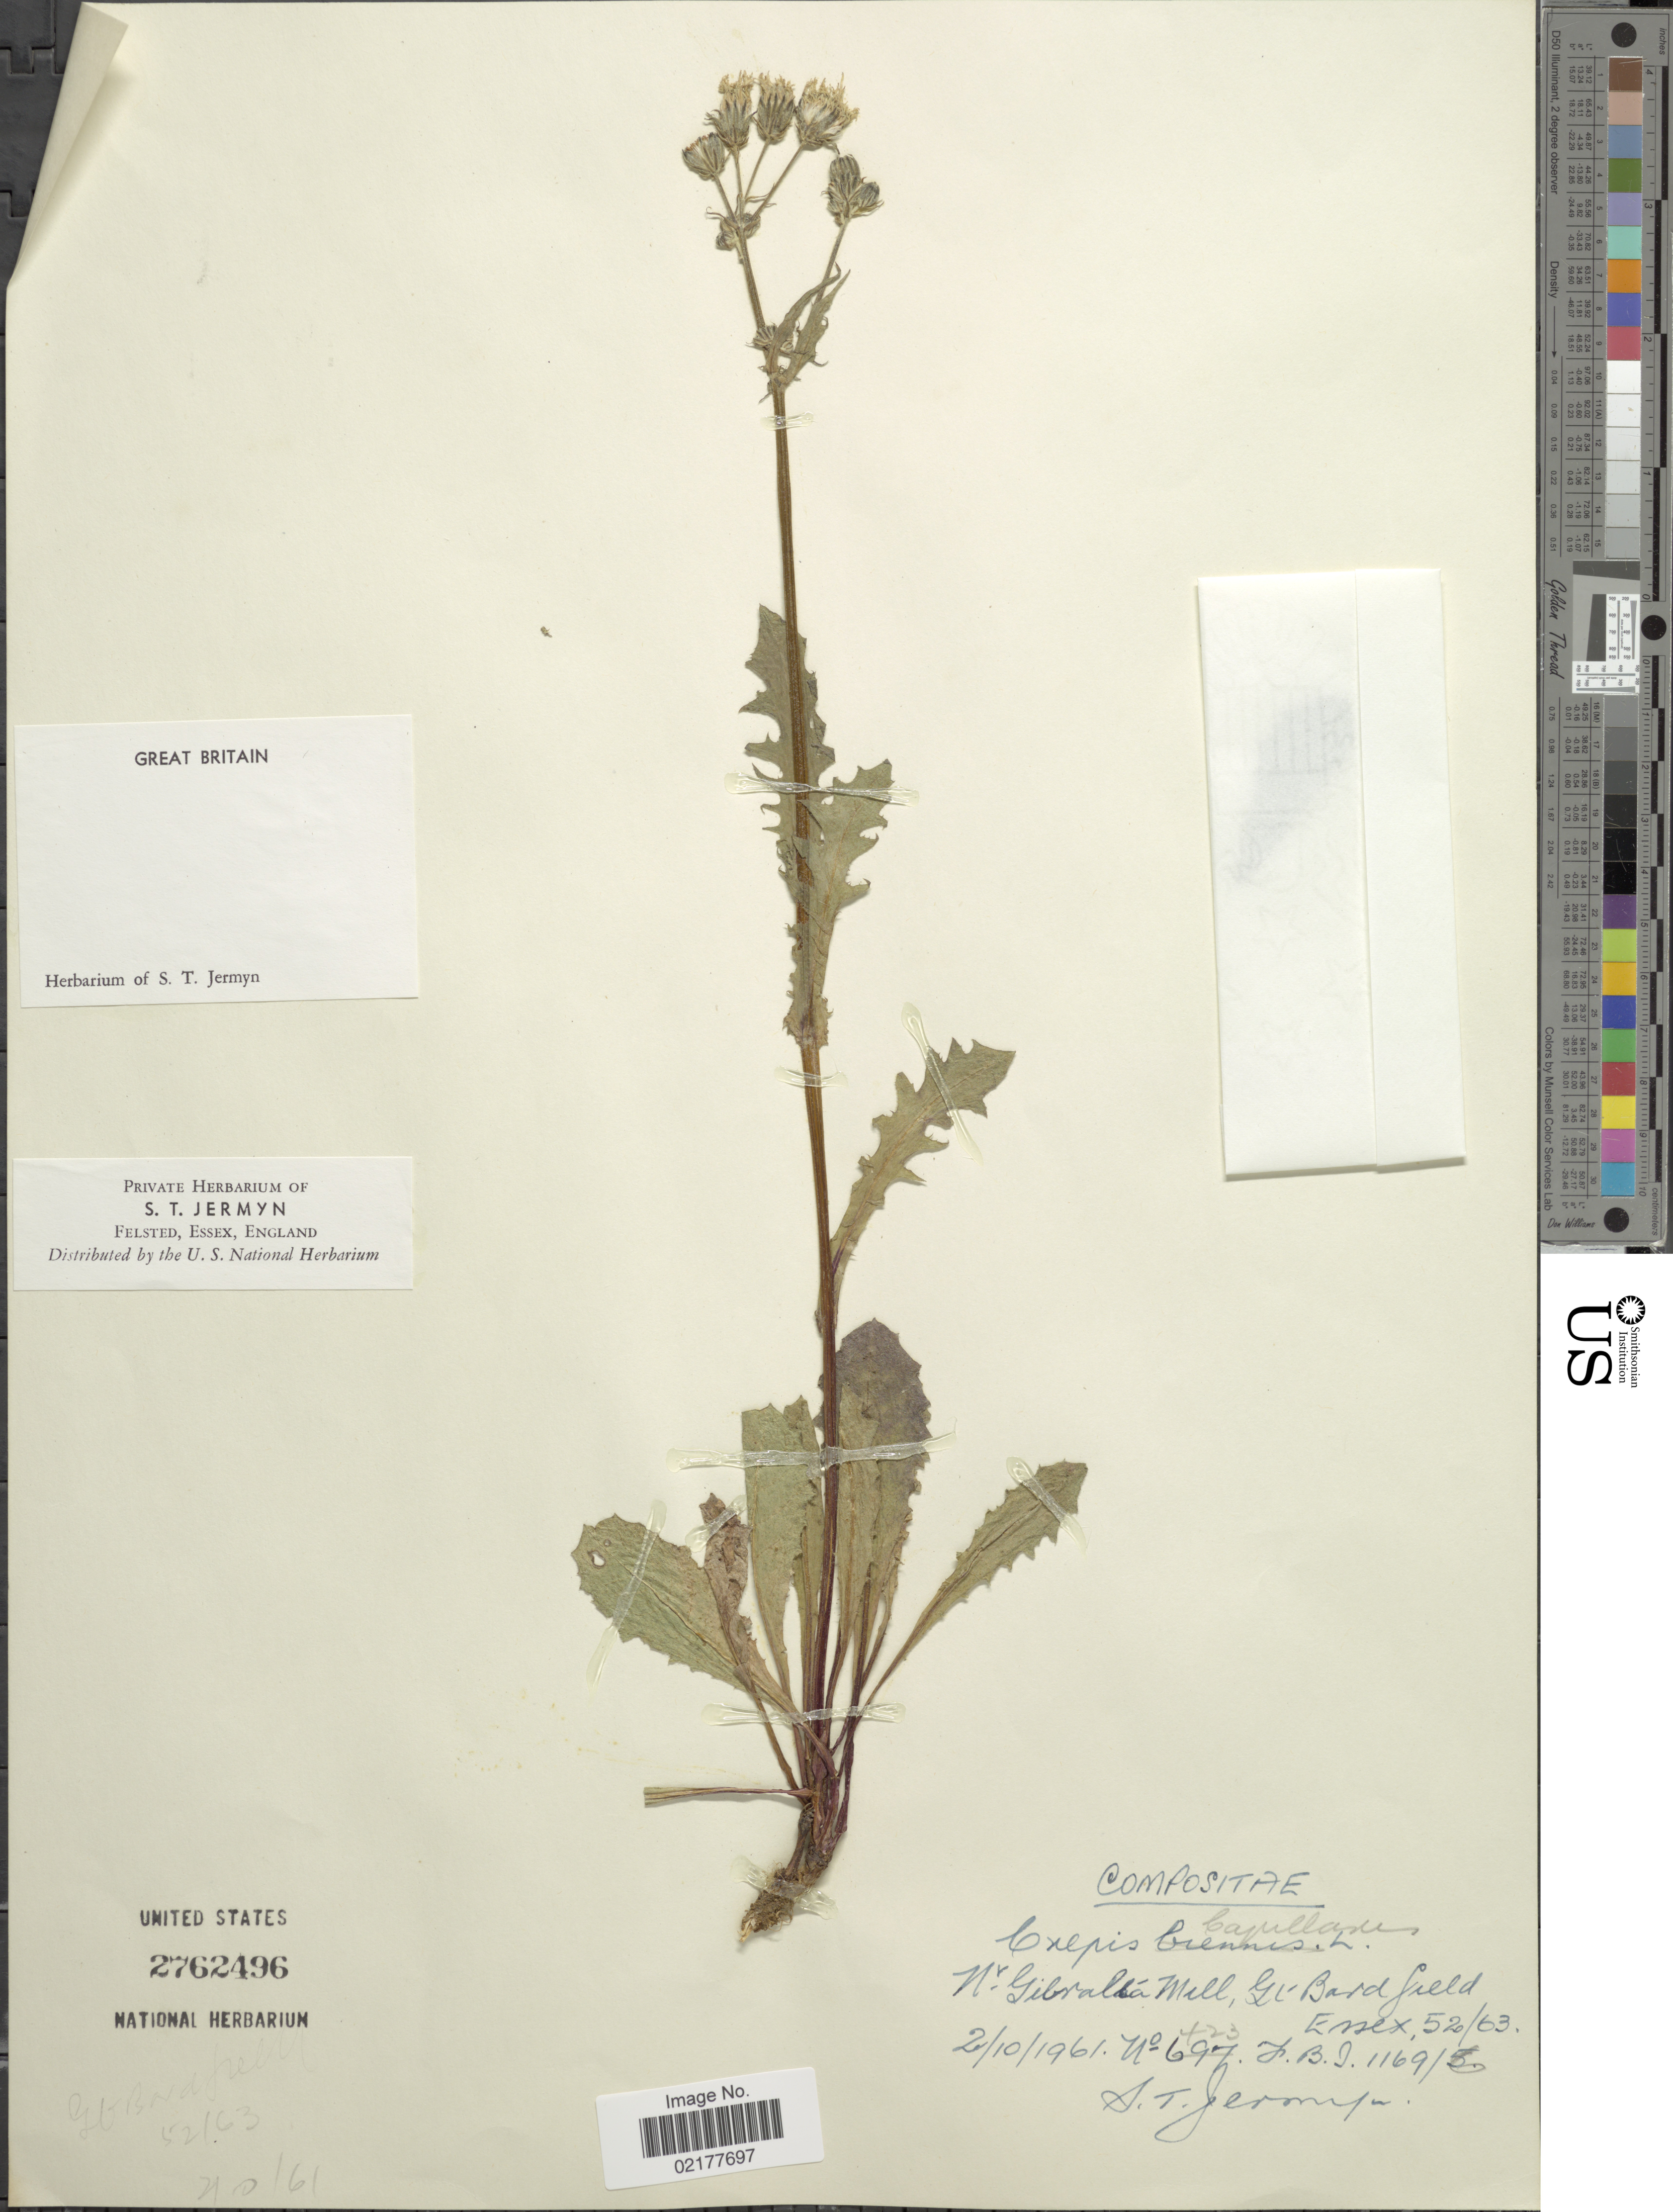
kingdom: Plantae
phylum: Tracheophyta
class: Magnoliopsida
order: Asterales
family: Asteraceae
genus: Crepis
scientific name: Crepis capillaris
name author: (L.) Wallr.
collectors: S. Jermyn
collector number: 423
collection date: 1961-10-02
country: United Kingdom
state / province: England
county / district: Essex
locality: Gibraltar Mill, Great Bardfield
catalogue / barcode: US 2762496